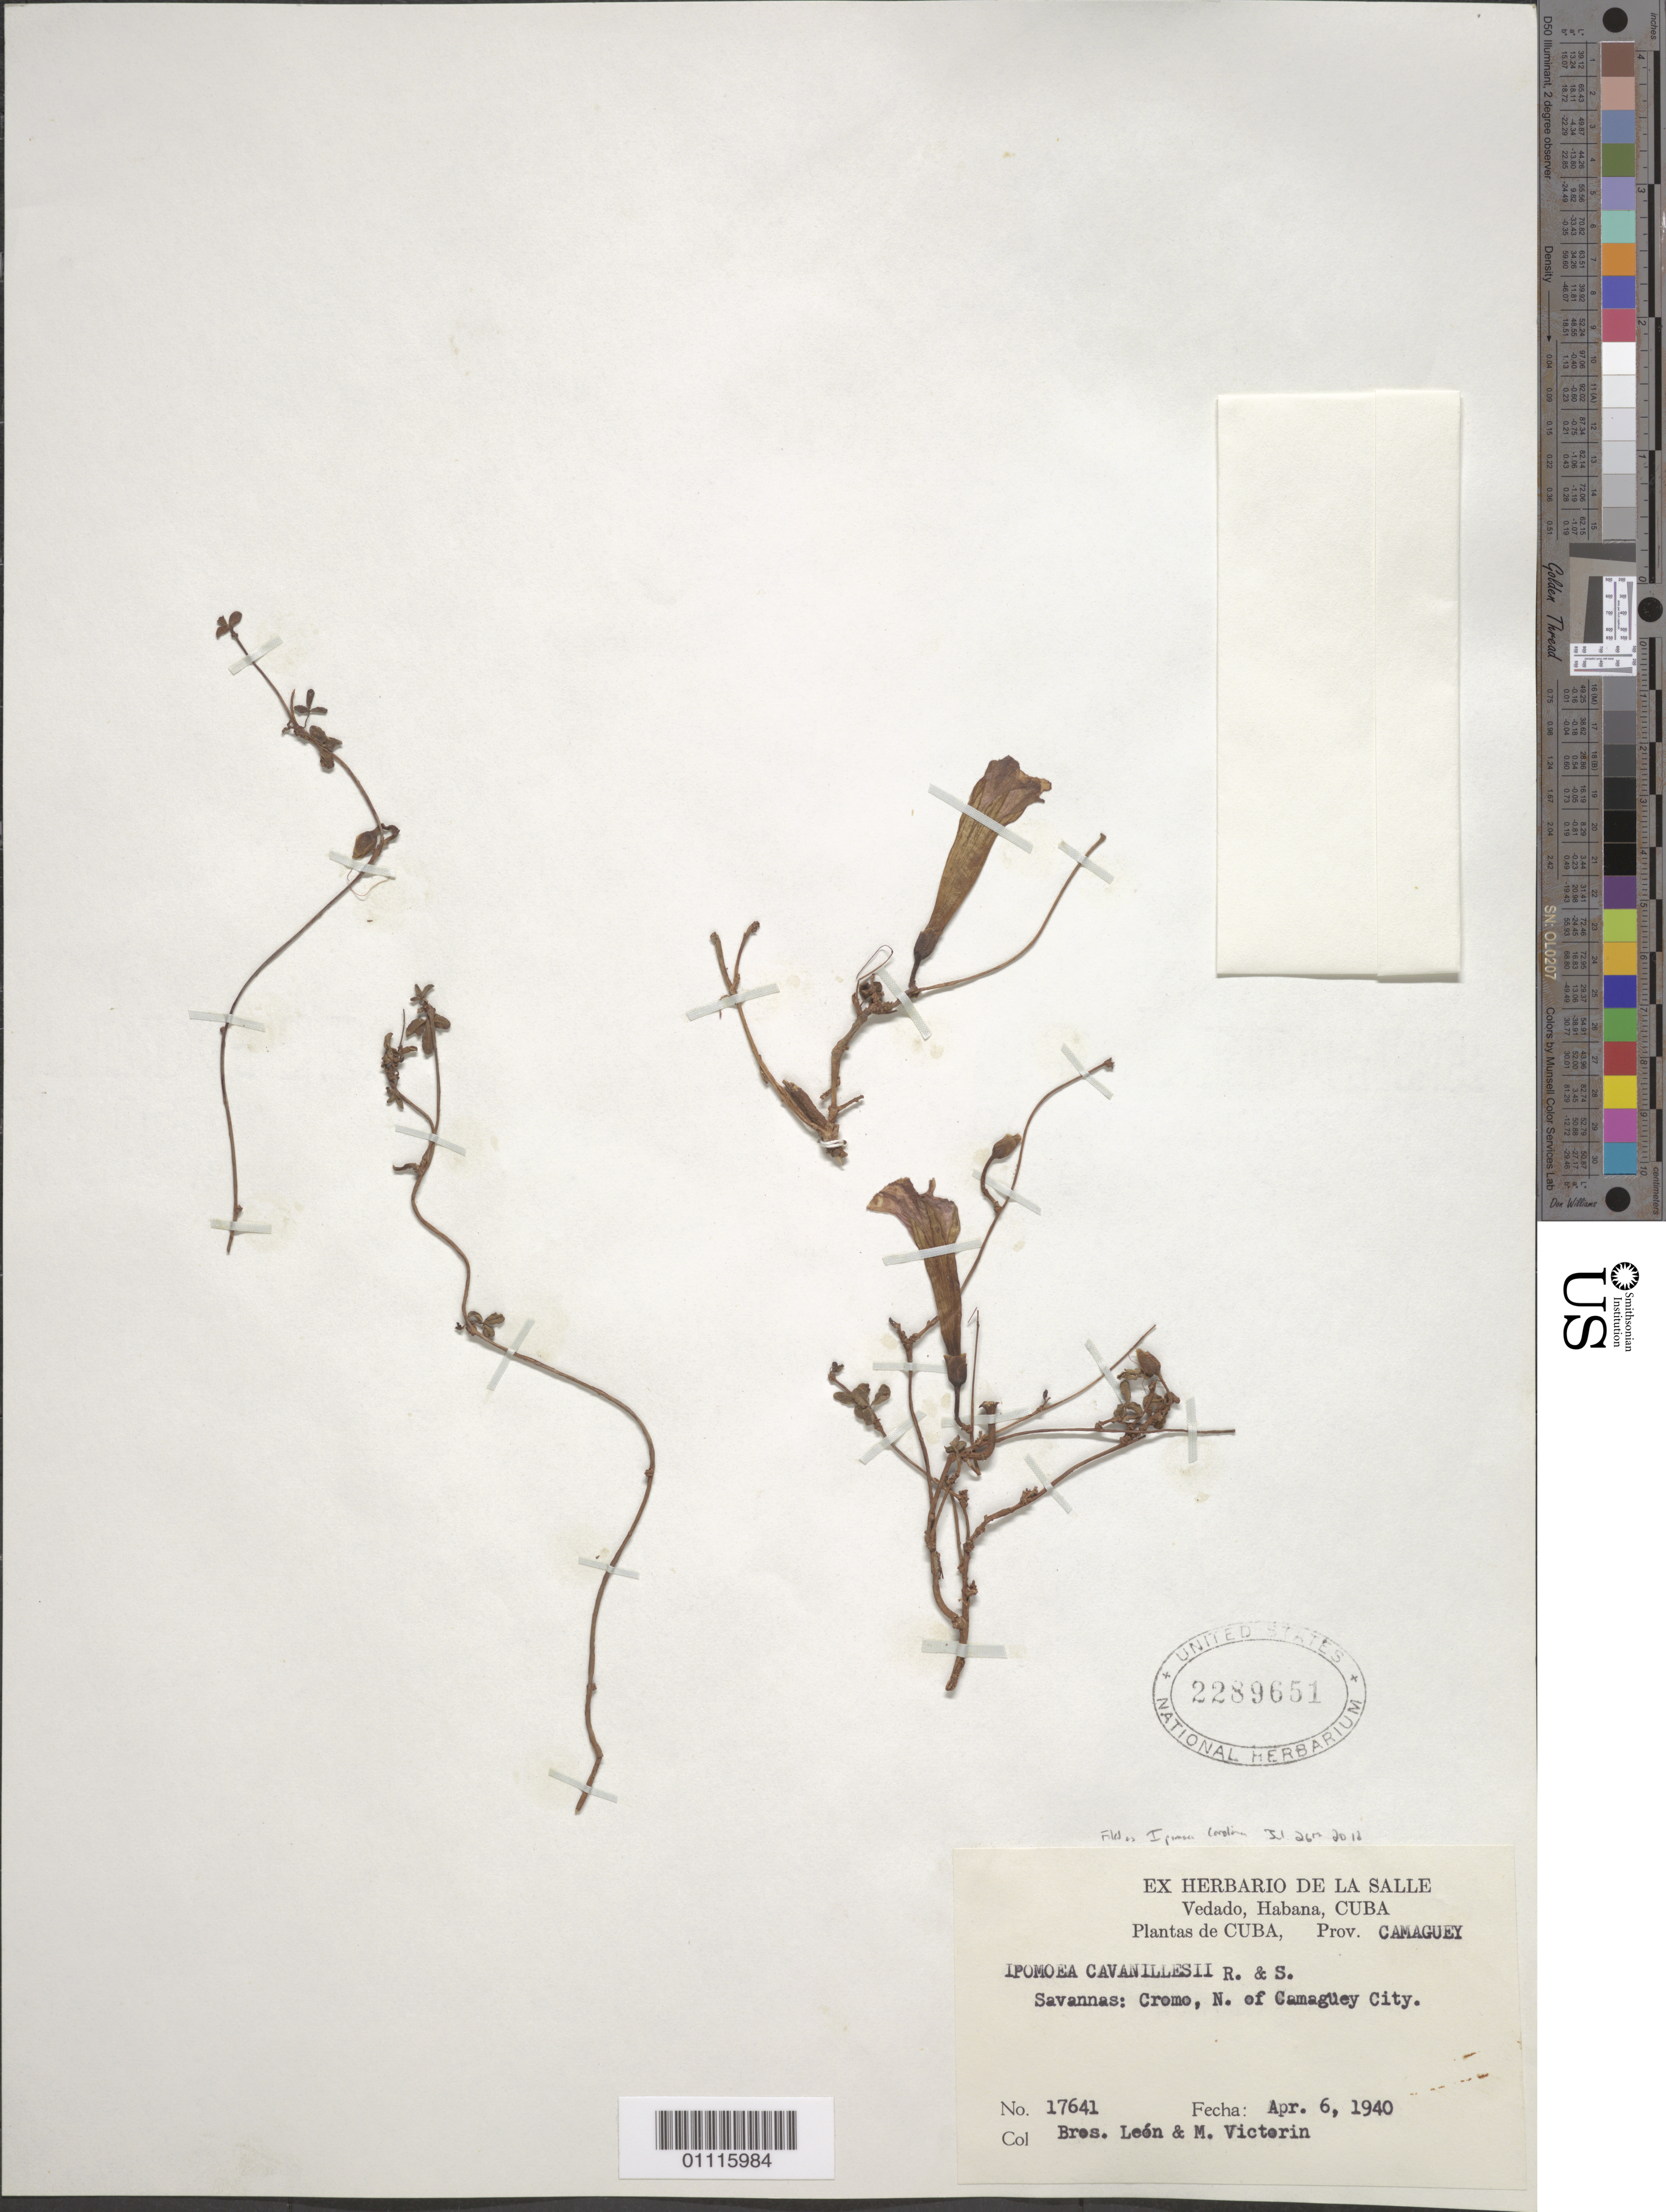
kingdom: Plantae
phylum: Tracheophyta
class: Magnoliopsida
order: Solanales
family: Convolvulaceae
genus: Ipomoea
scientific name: Ipomoea carolina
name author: L.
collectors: Bro. León & F. Victorin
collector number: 17641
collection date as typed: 06 Apr 1940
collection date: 1940-04-06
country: Cuba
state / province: Camagüey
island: Cuba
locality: Savannas: Cromo, N of Camaguey City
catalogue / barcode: US 2289651